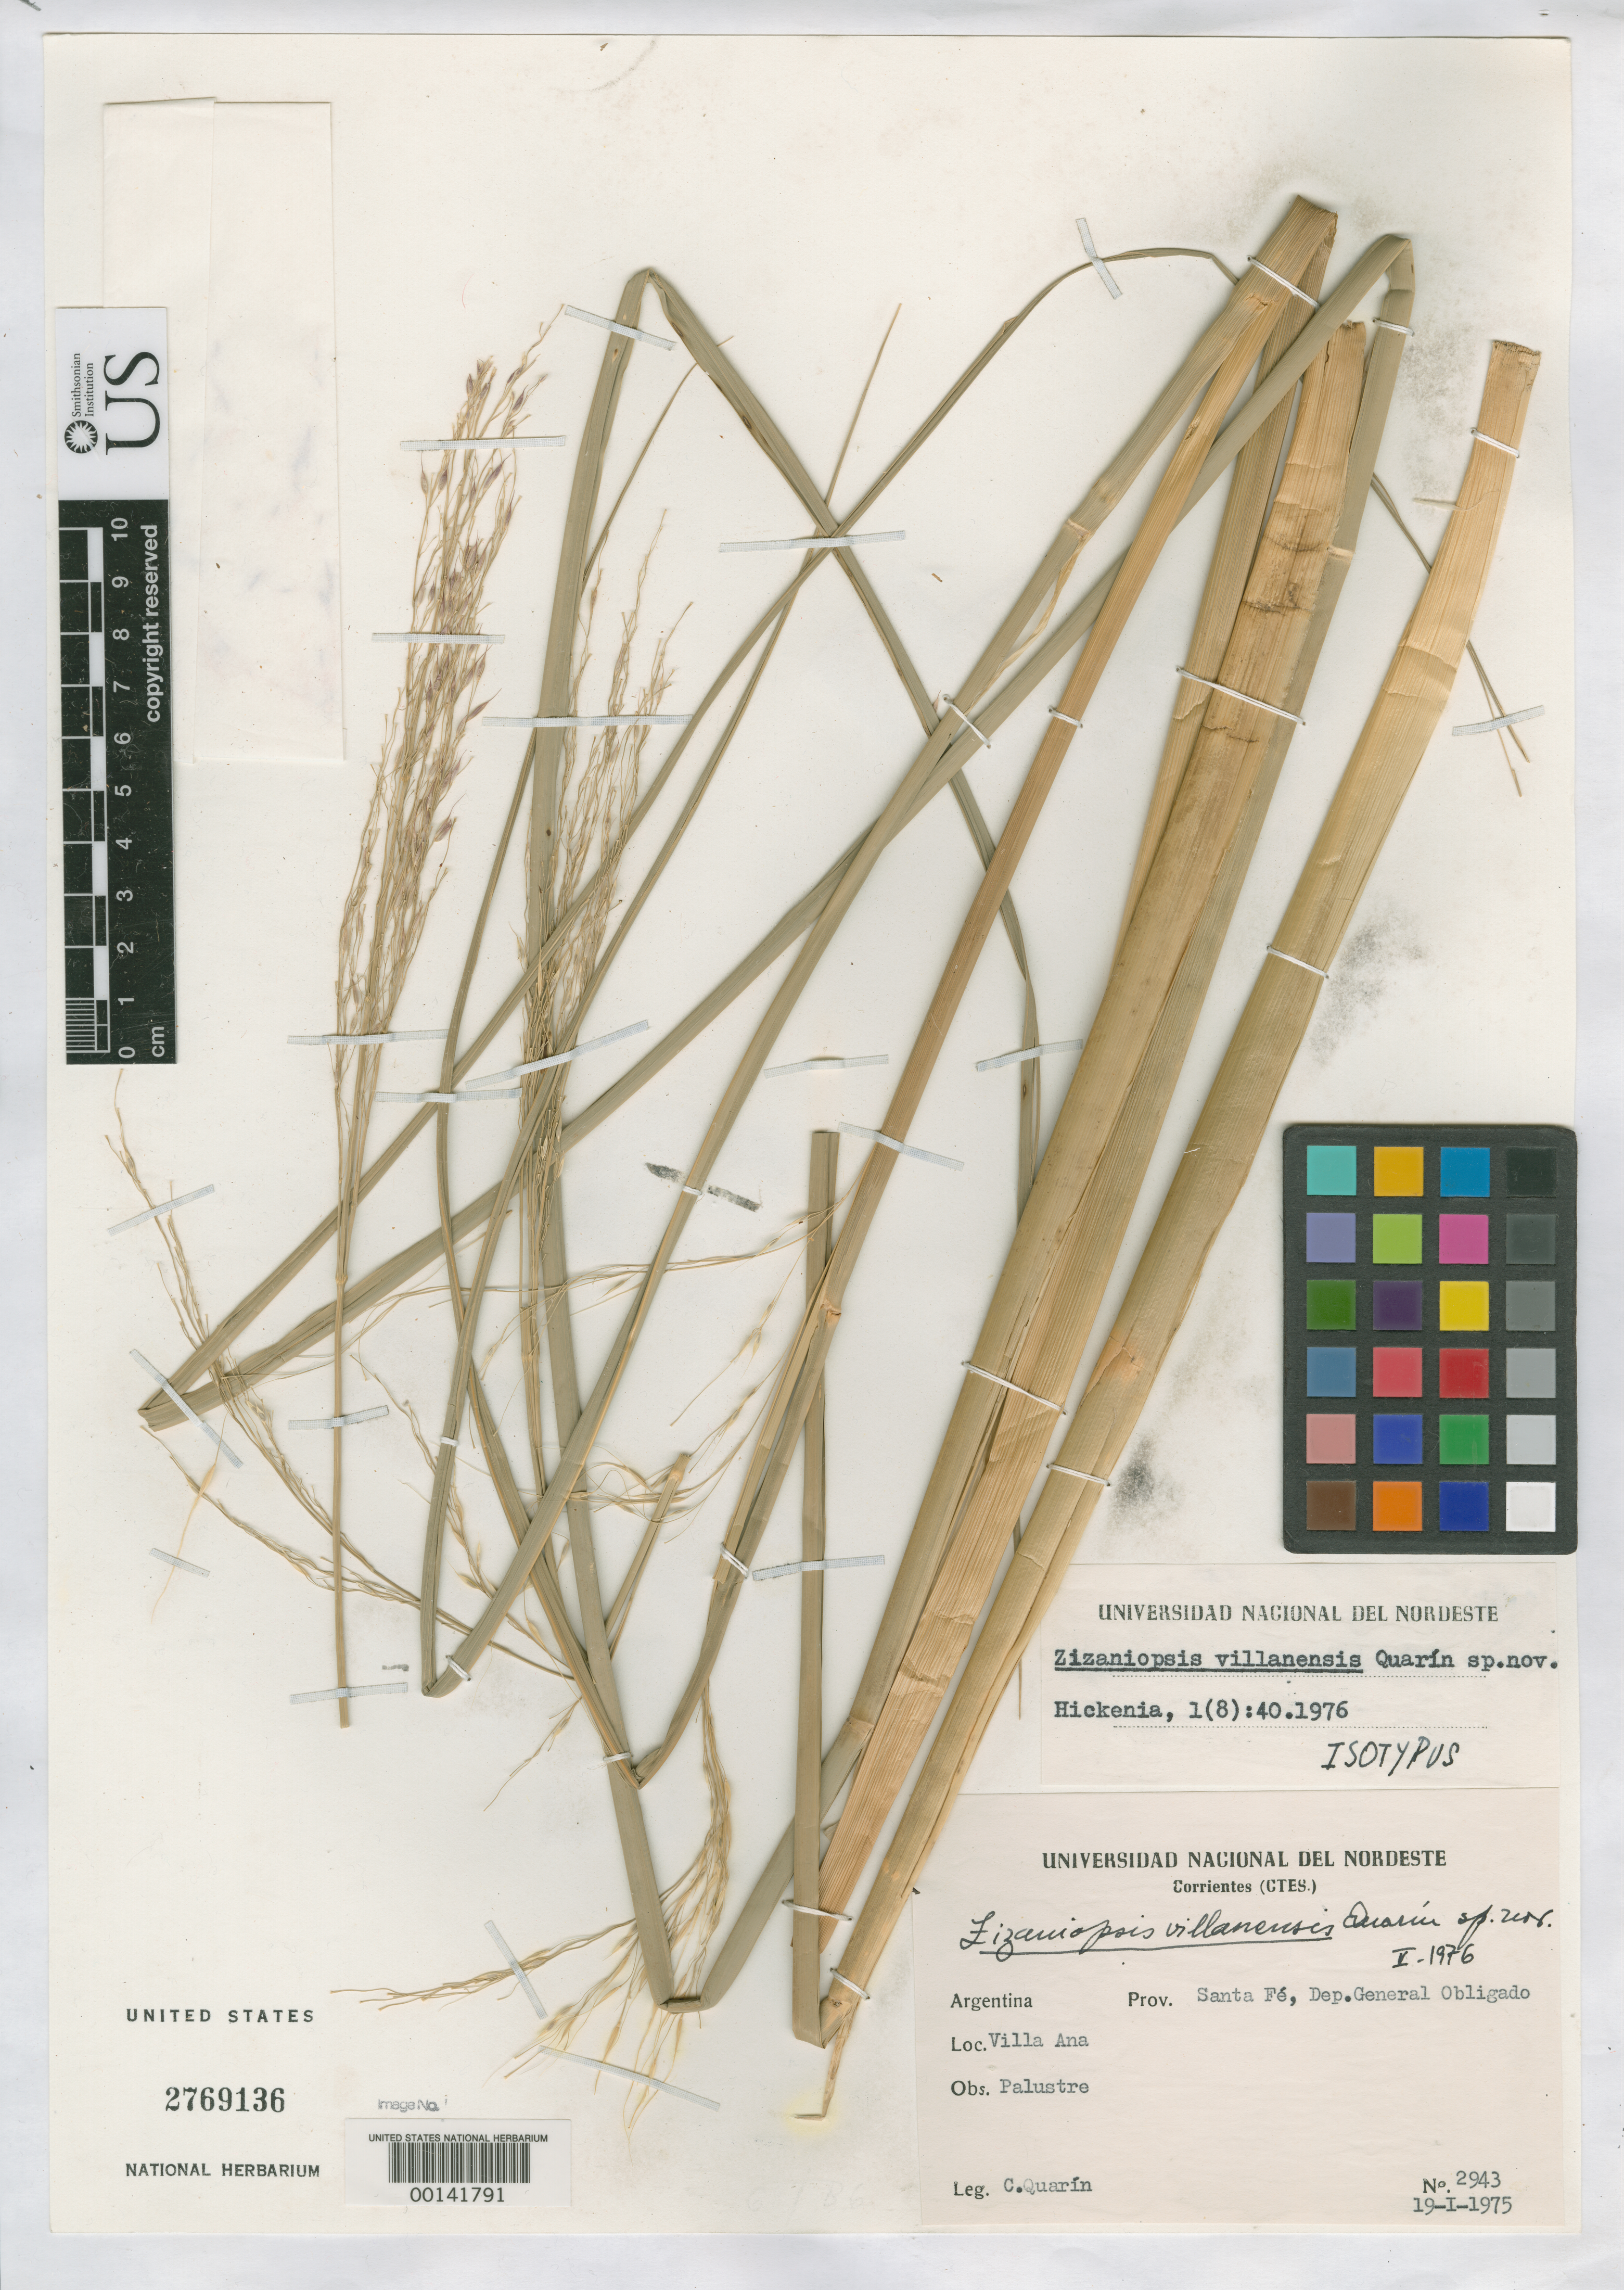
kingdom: Plantae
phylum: Tracheophyta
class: Liliopsida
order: Poales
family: Poaceae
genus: Zizaniopsis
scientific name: Zizaniopsis villanensis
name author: Quarin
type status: Isotype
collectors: C. Quarin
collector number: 2943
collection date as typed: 19 Jan 1975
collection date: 1975-01-19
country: Argentina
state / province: Santa Fe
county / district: General Obligado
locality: Villa Ana.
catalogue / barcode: US 2769136